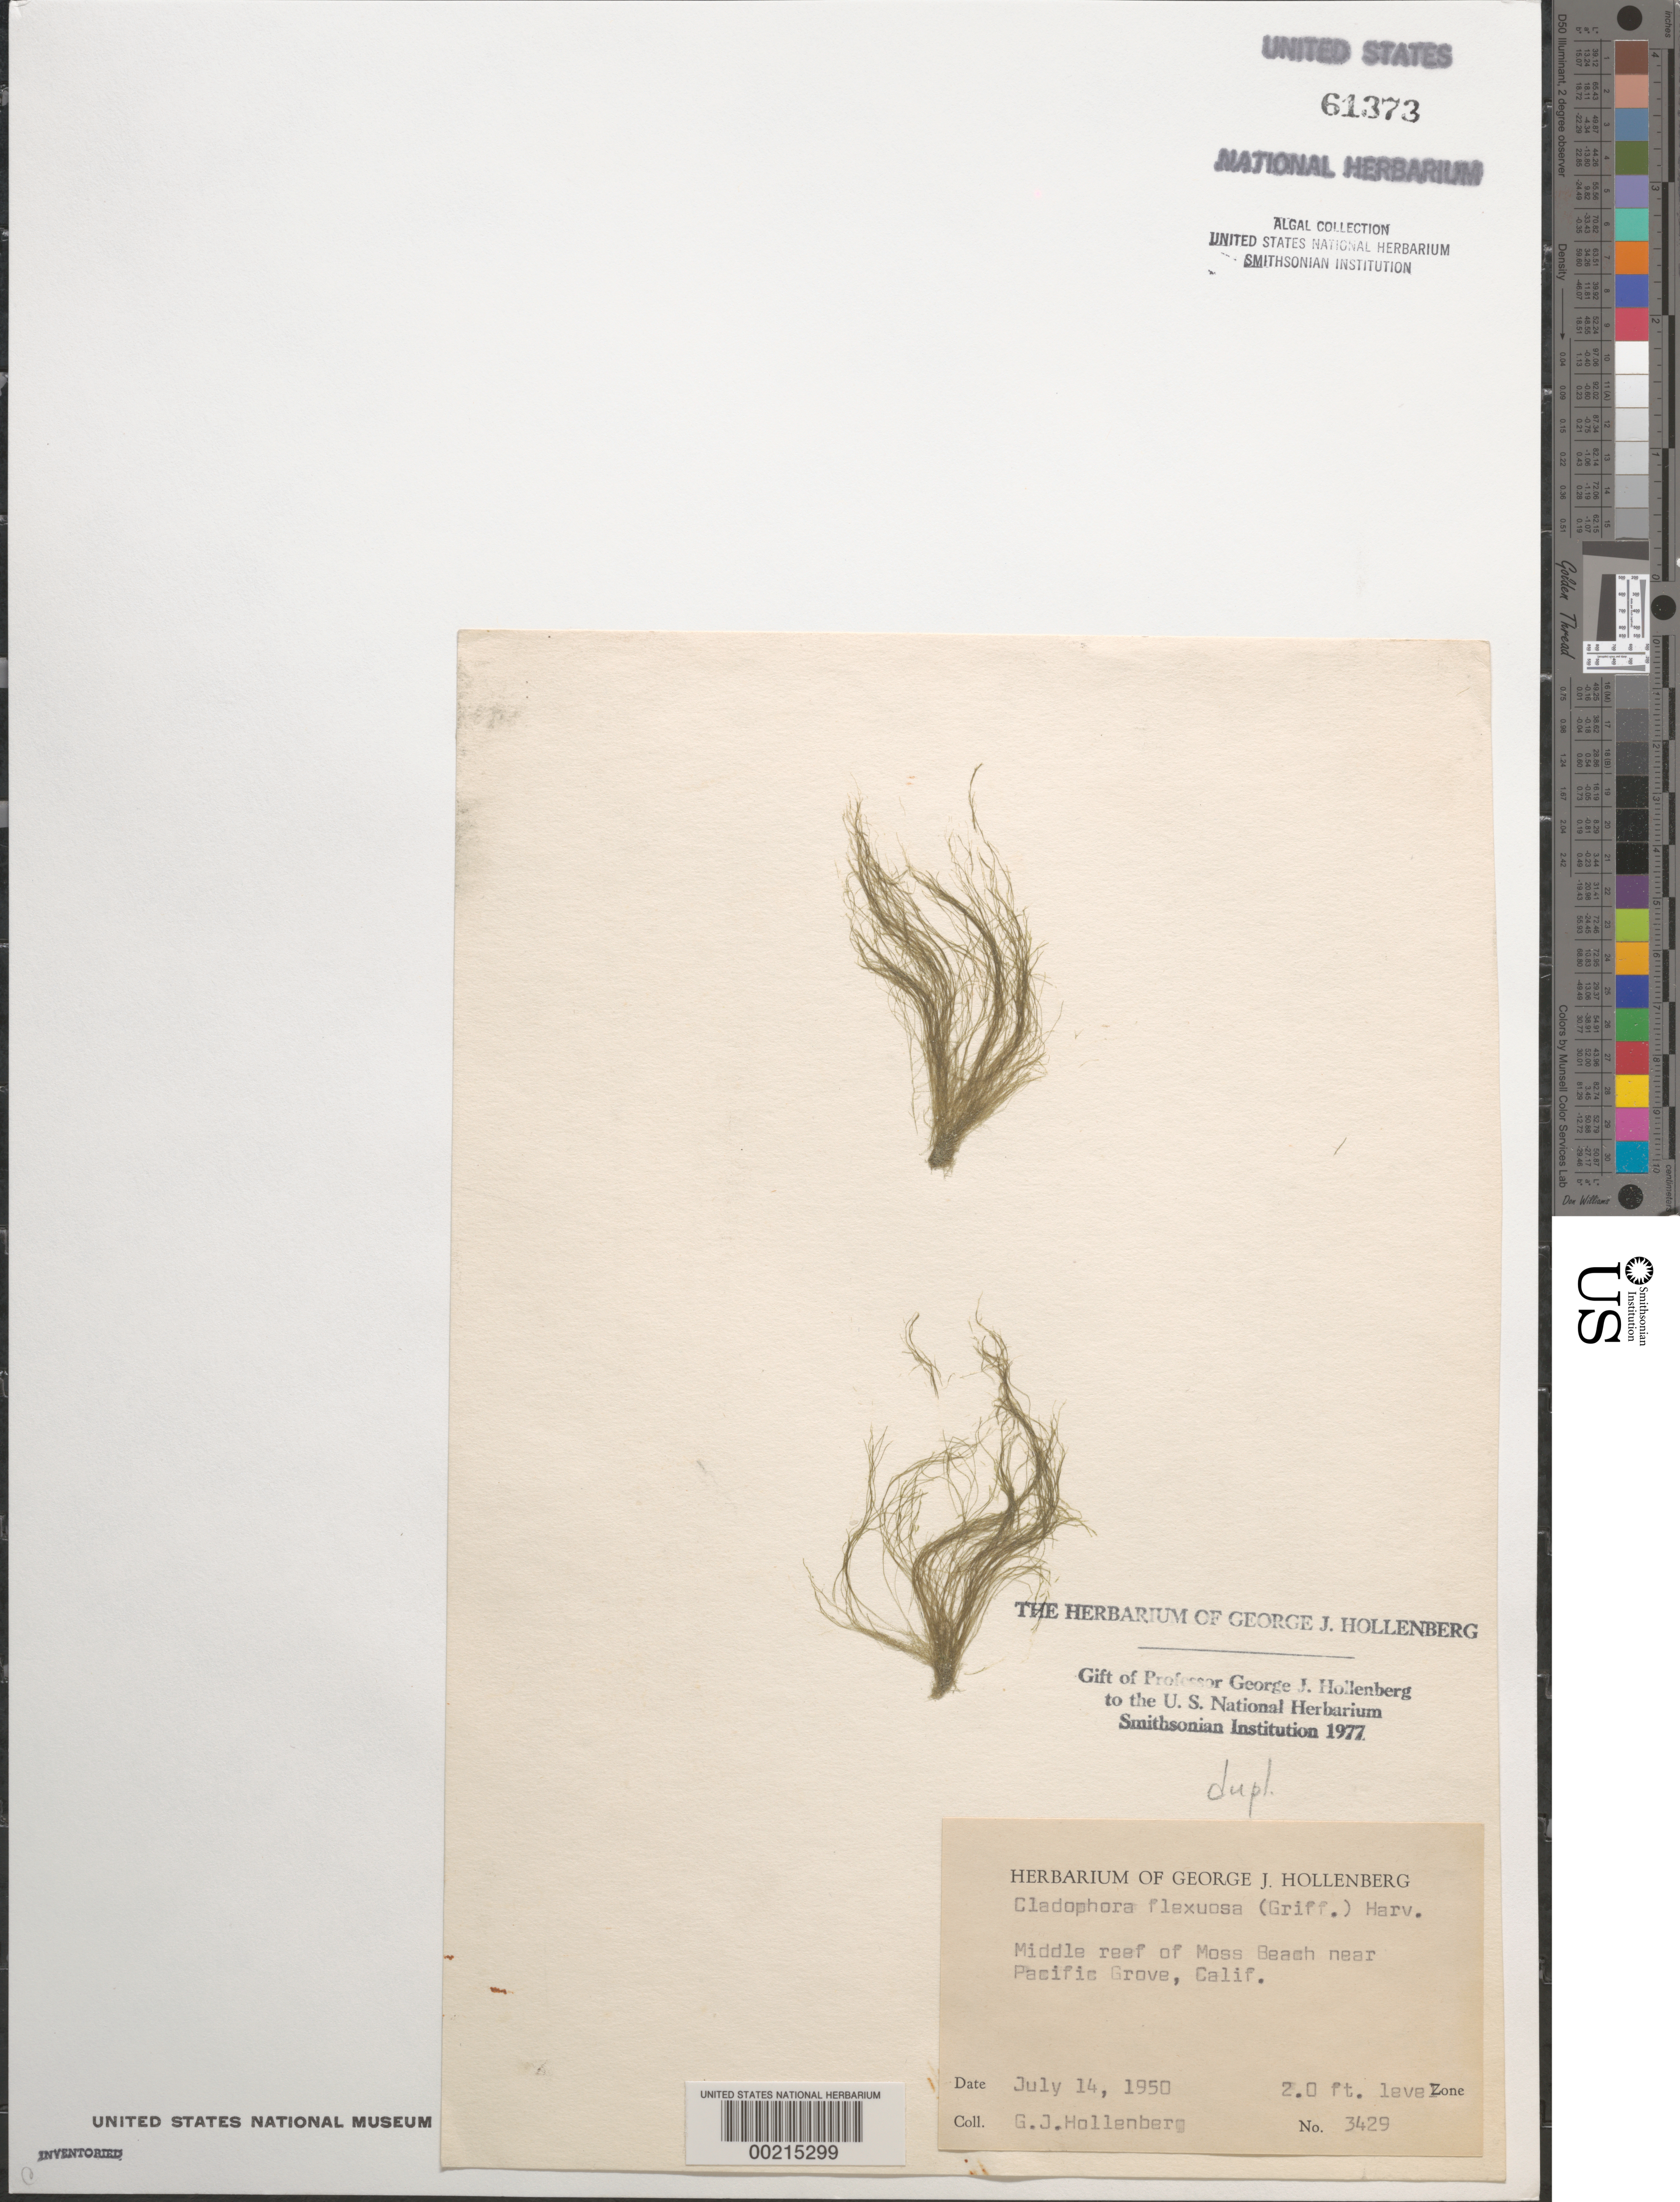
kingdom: Plantae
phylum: Chlorophyta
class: Ulvophyceae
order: Cladophorales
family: Cladophoraceae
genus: Cladophora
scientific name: Cladophora flexuosa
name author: (O.F. Muell.) Kütz.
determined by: Hollenberg, George J.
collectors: G. Hollenberg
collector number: GJH 3429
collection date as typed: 14 Jul 1950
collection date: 1950-07-14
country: United States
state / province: California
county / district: Monterey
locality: Middle reef of Moss Beach, Pacific Grove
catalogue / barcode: US 61373